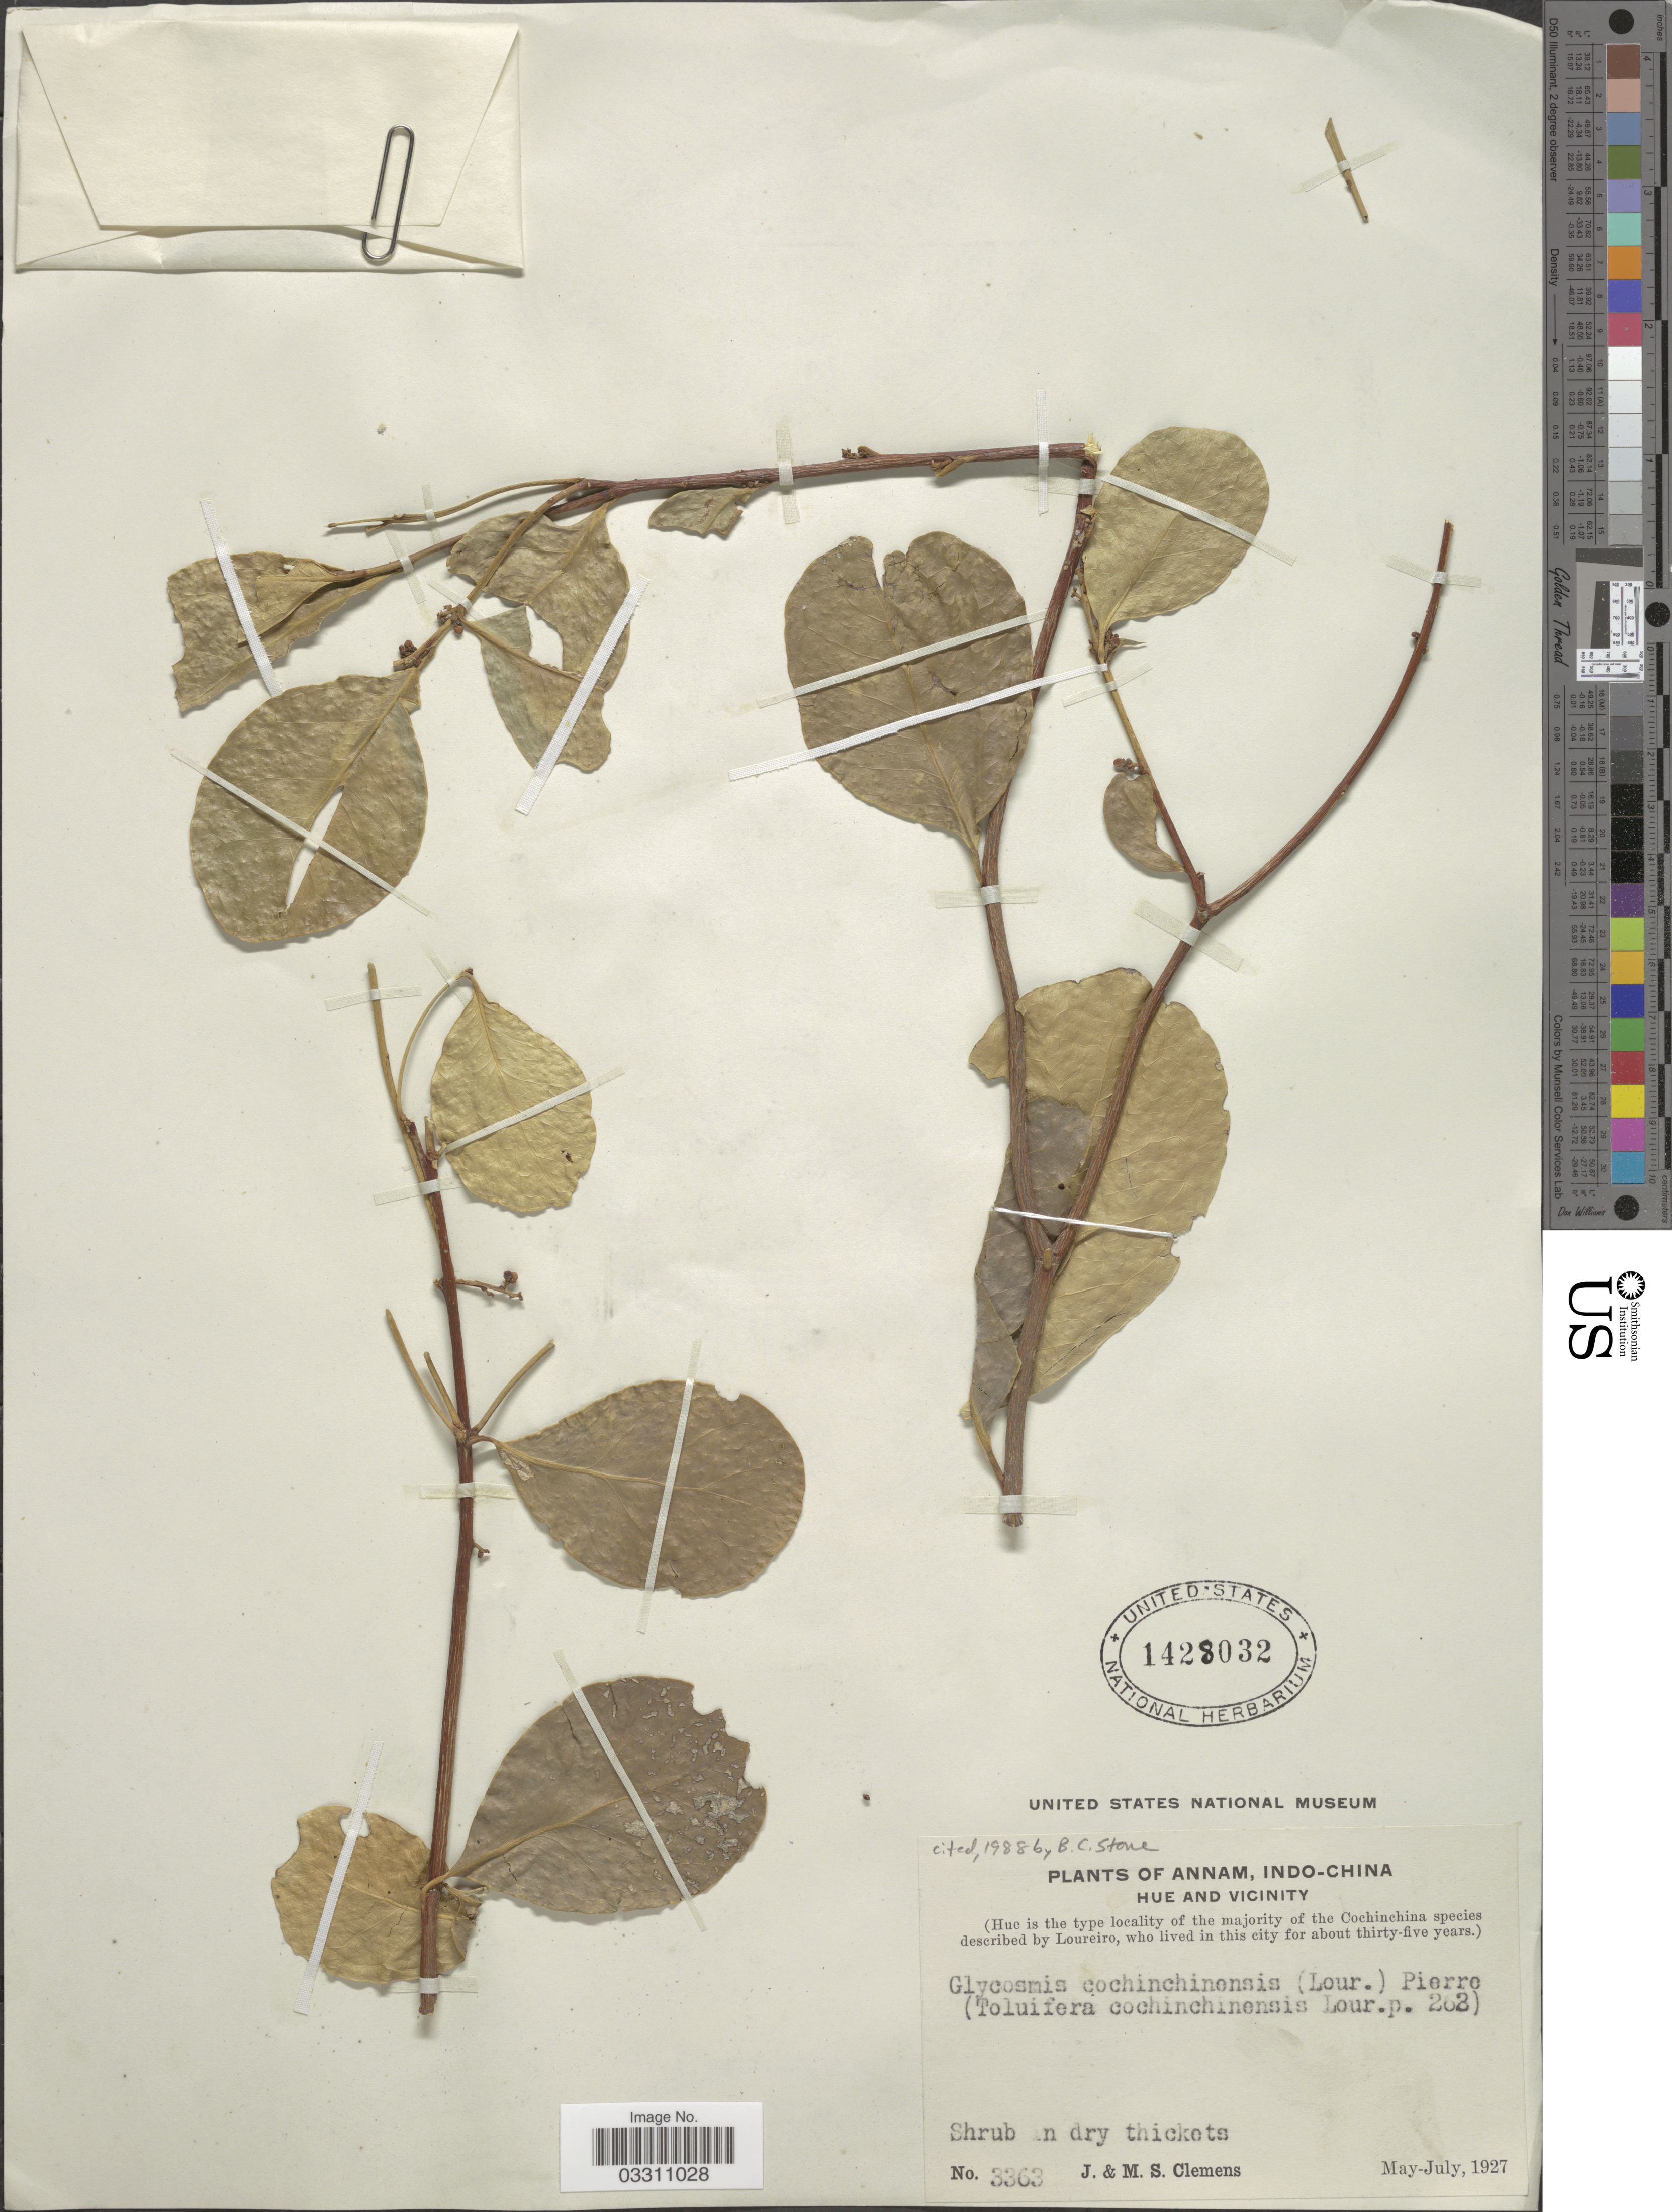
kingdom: Plantae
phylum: Tracheophyta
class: Magnoliopsida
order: Sapindales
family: Rutaceae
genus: Glycosmis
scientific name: Glycosmis cochinchinensis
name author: (Lour.) Pierre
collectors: J. Clemens & M. S. Clemens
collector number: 3363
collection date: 1927-05/1927-07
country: Vietnam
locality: Annam, Indo-China, Hue and vicinity.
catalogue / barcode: US 1428032